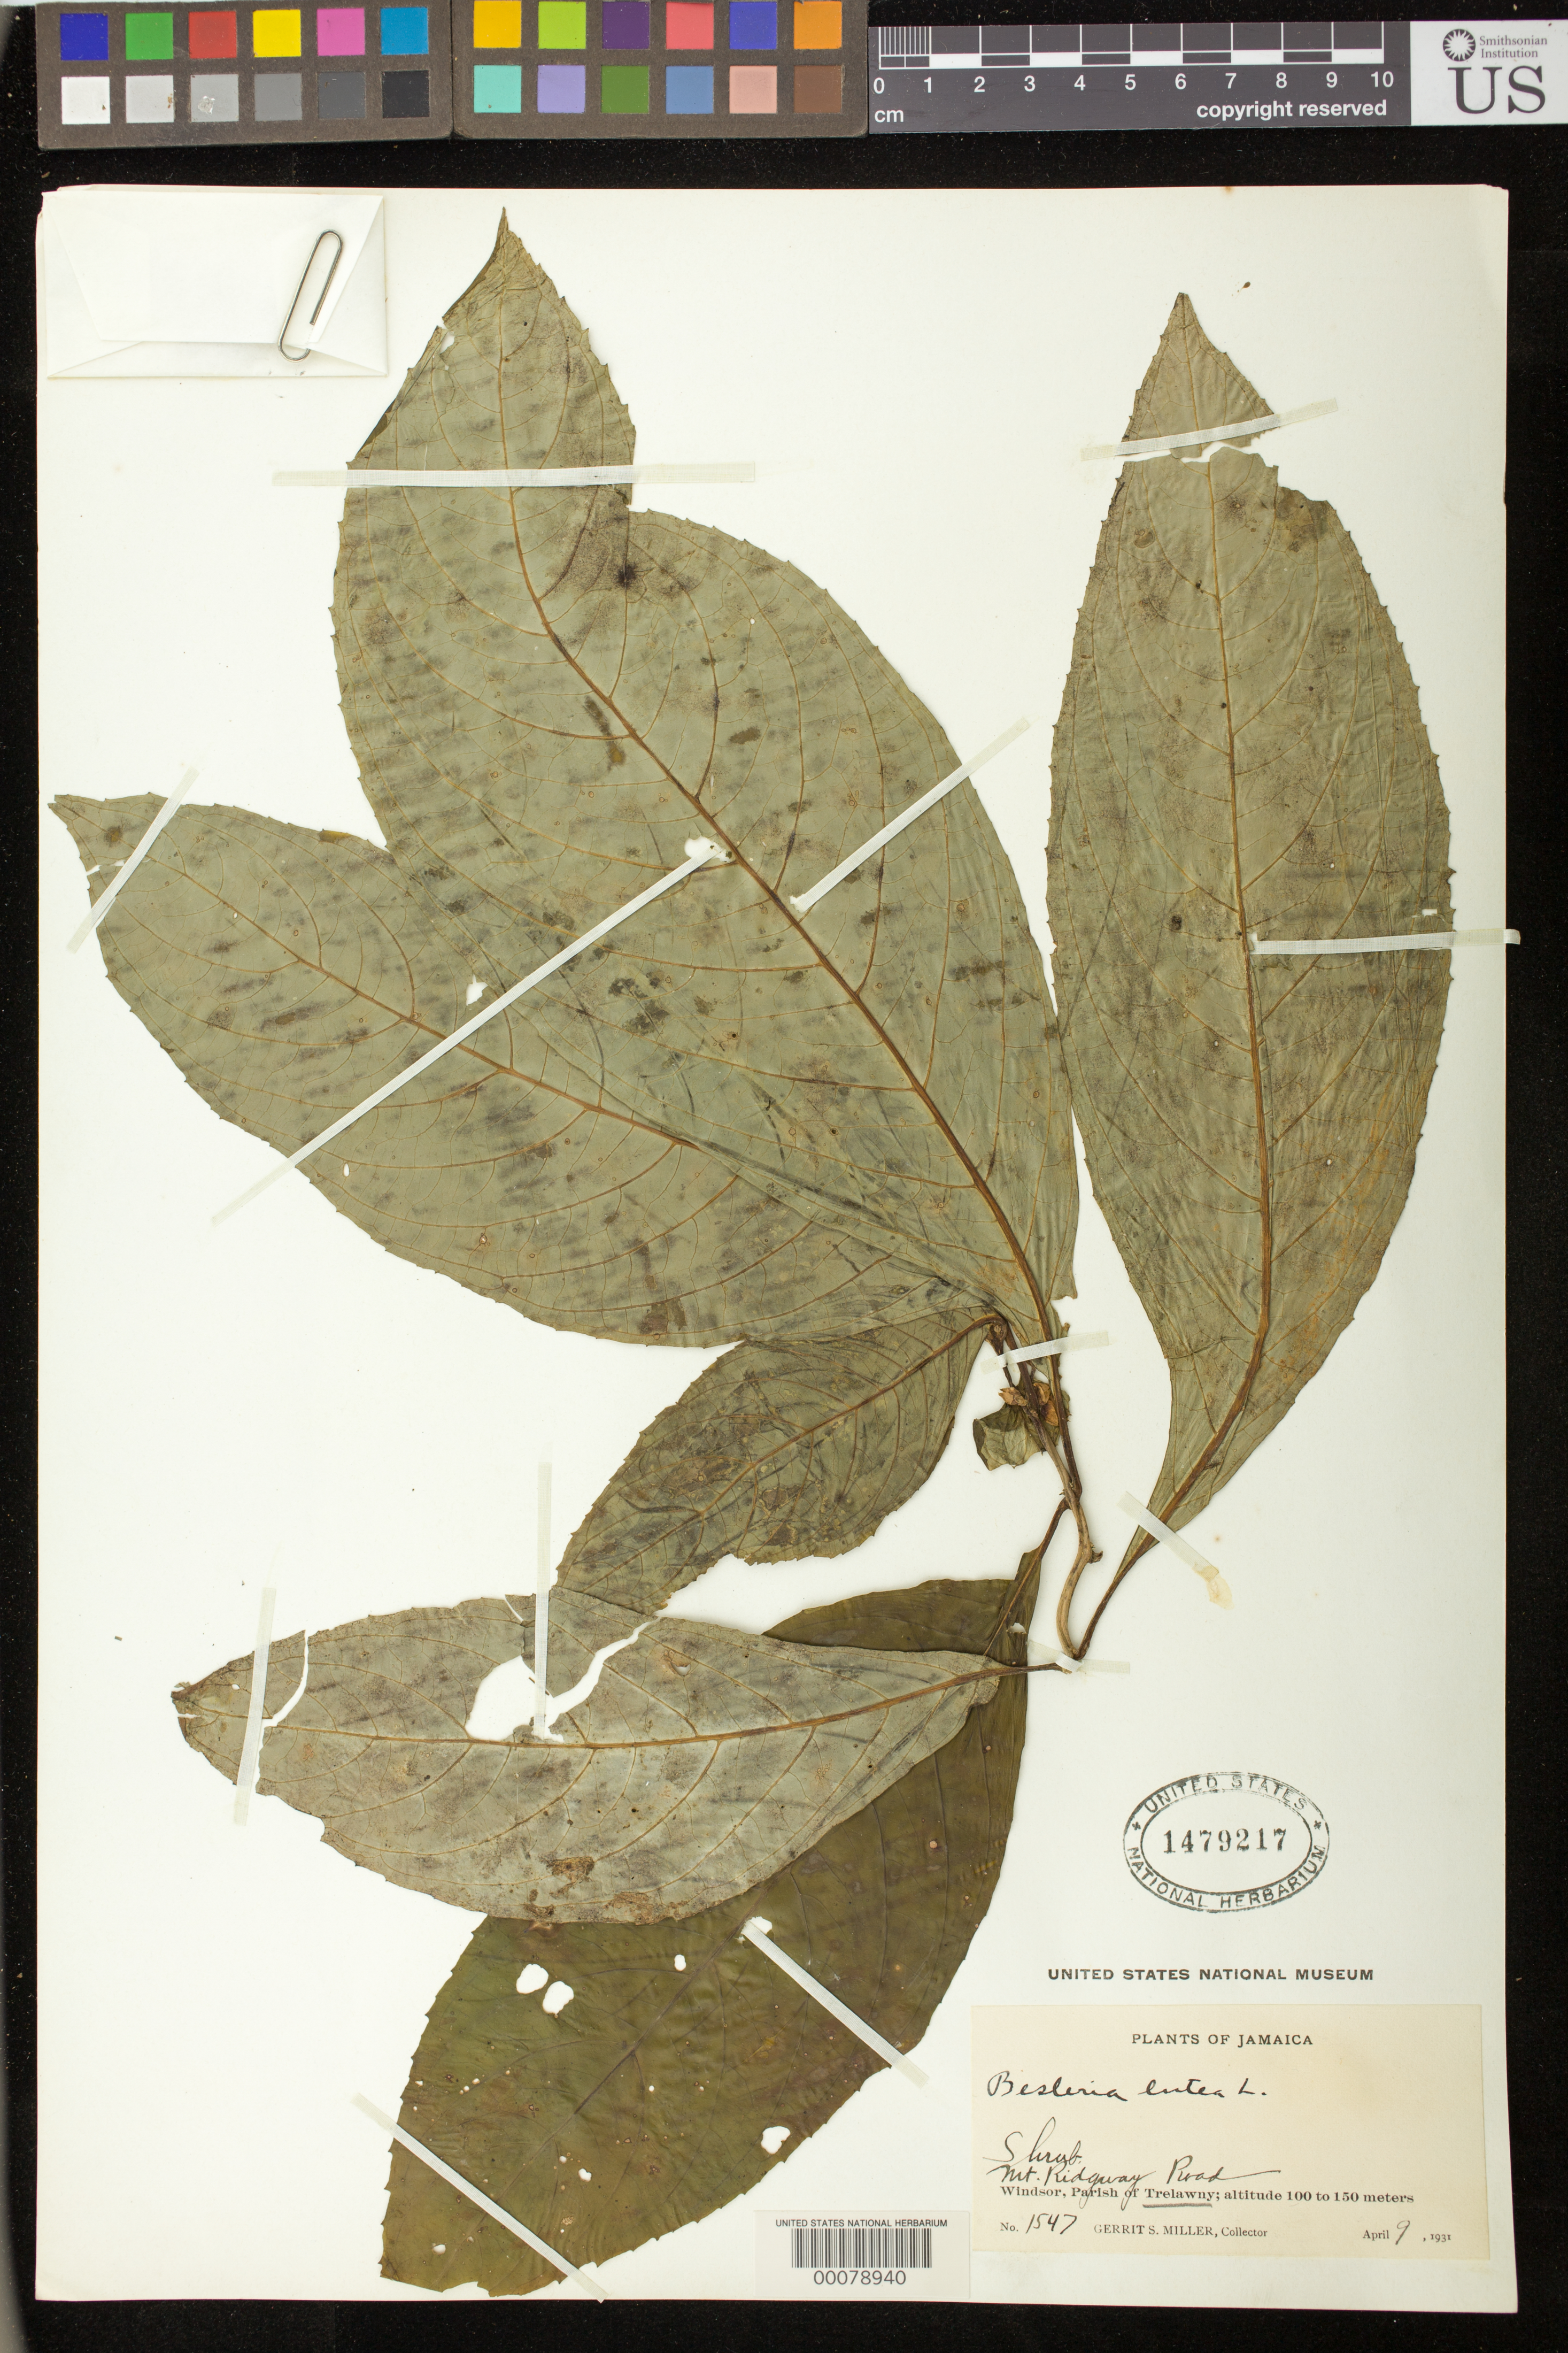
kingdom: Plantae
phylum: Tracheophyta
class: Magnoliopsida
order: Lamiales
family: Gesneriaceae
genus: Besleria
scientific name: Besleria lutea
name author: L.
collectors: G. S. Miller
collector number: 1547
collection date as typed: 09 Apr 1931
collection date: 1931-04-09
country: Jamaica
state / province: Trelawny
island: Jamaica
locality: Windsor, Mt Ridgway road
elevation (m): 100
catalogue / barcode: US 1479217